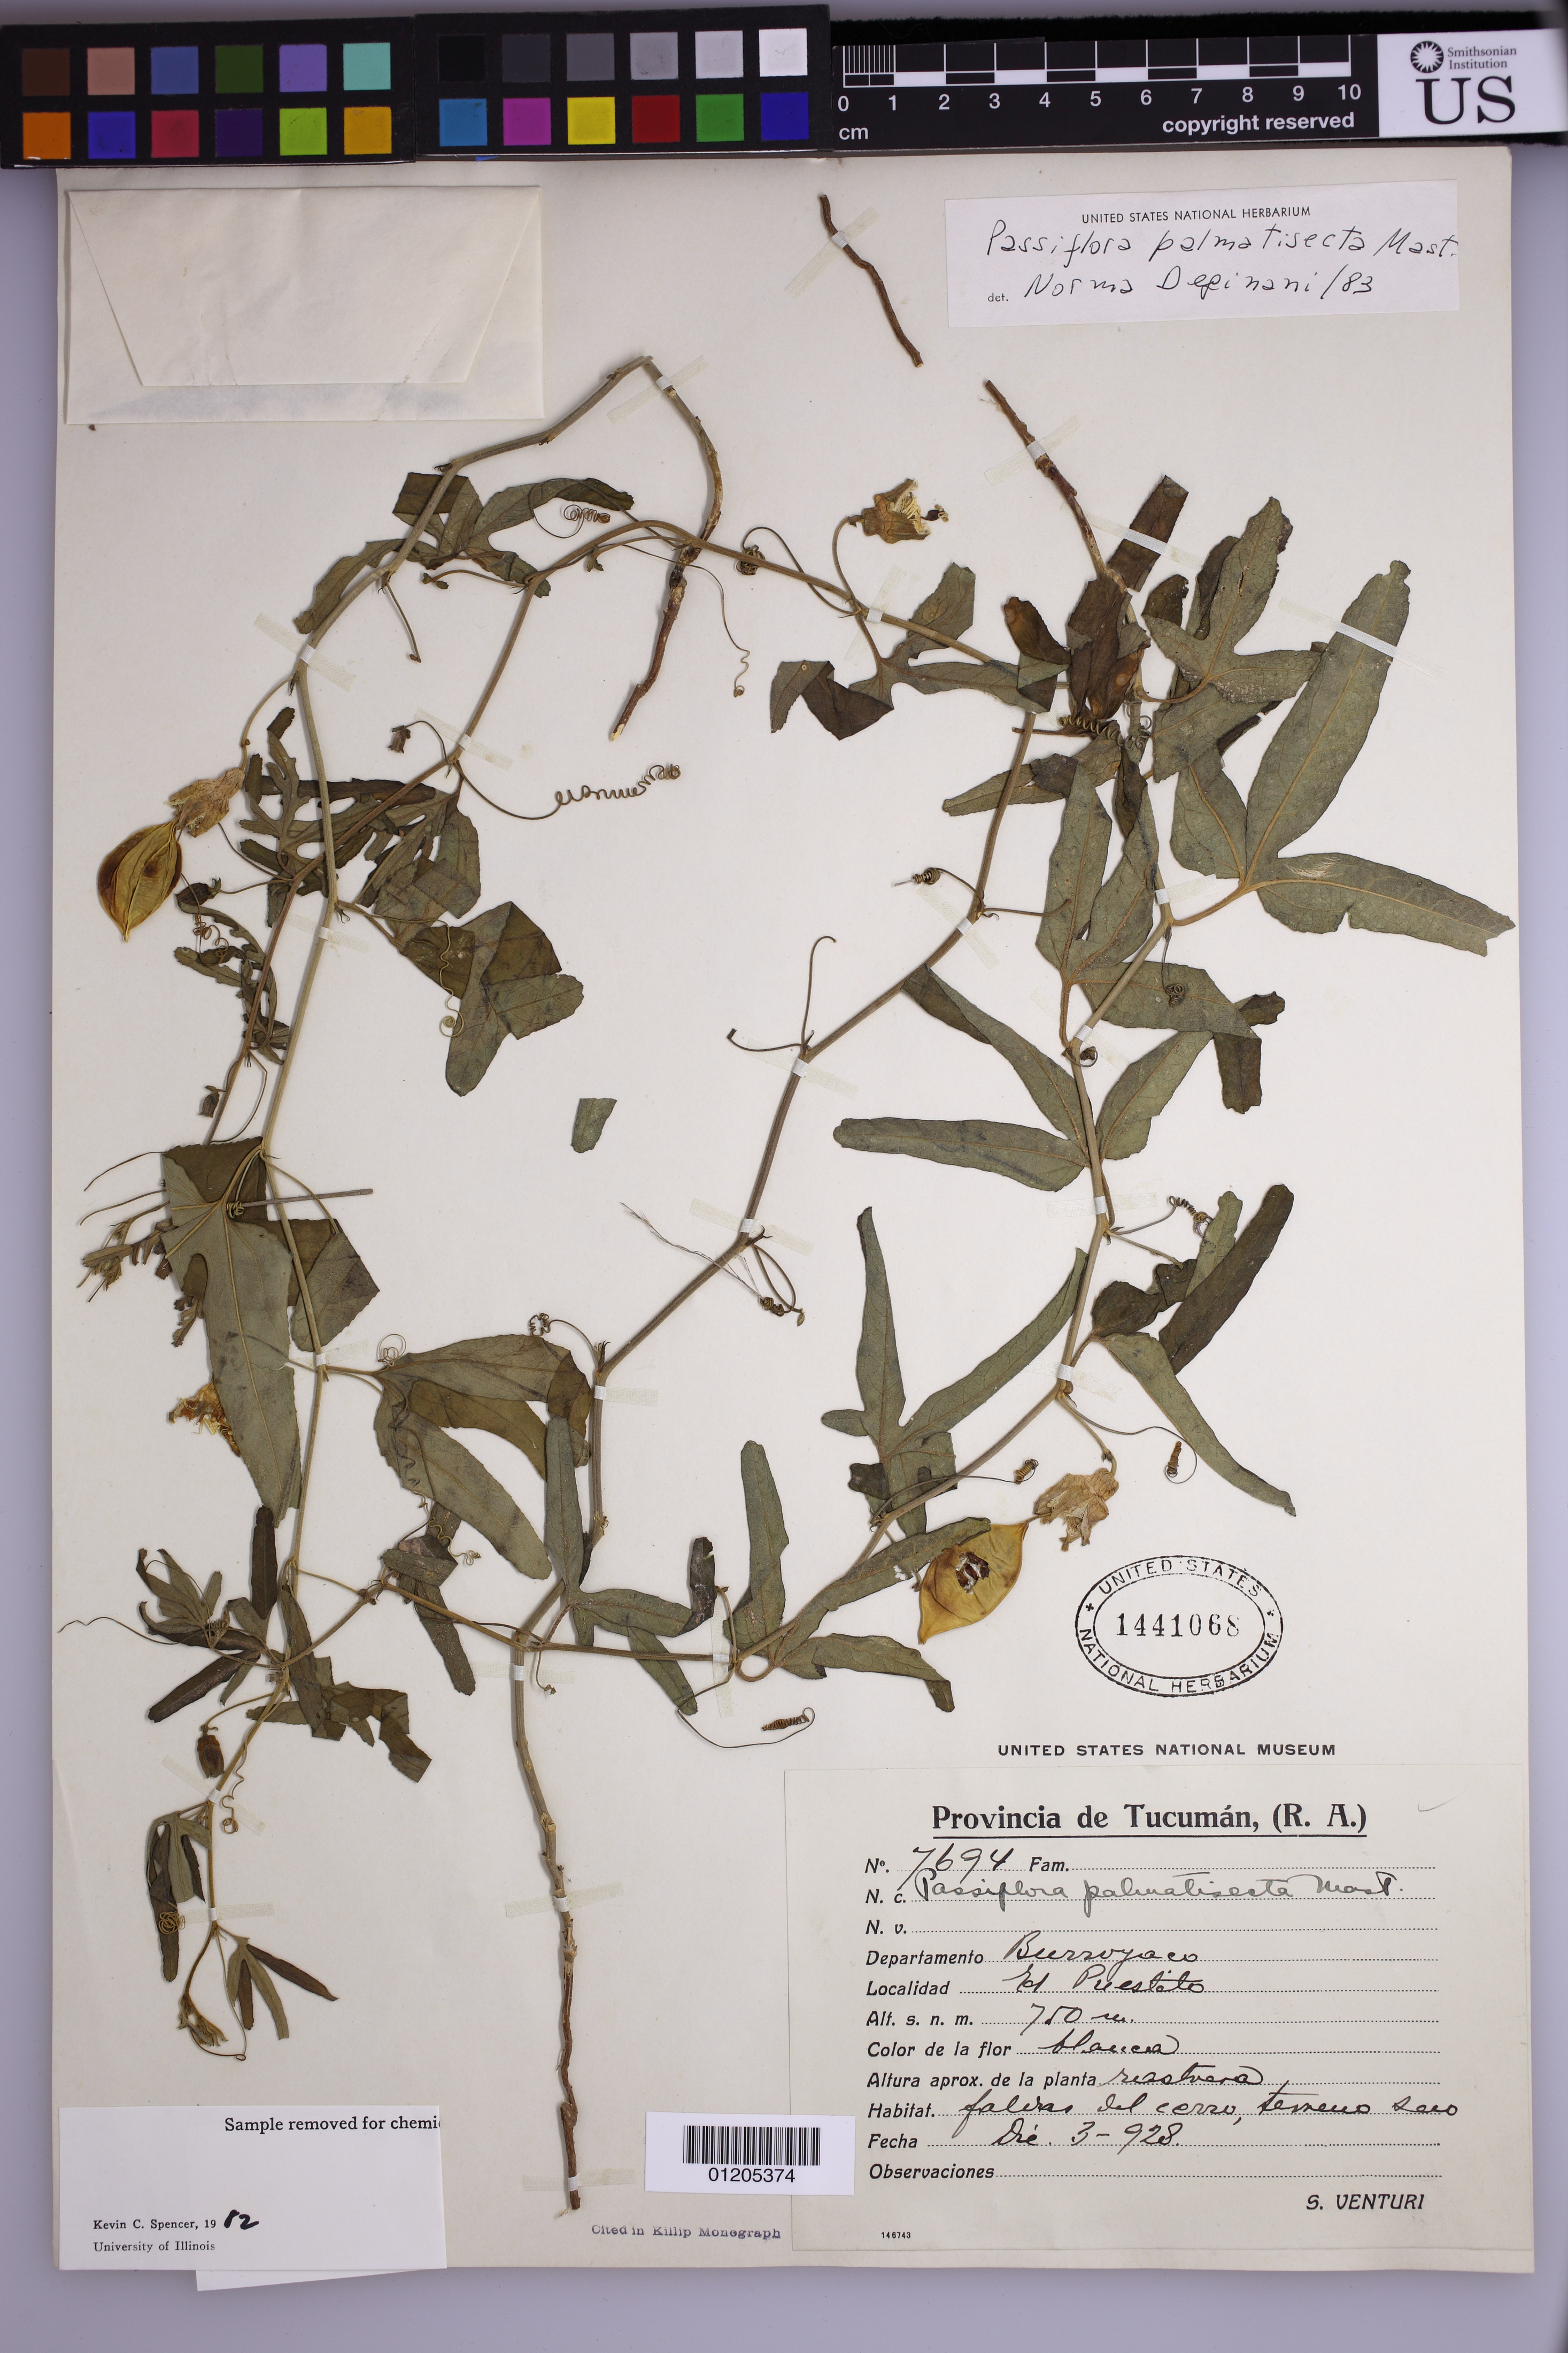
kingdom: Plantae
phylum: Tracheophyta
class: Magnoliopsida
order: Malpighiales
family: Passifloraceae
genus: Passiflora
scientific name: Passiflora palmatisecta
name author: Mast.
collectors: S. Venturi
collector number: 7694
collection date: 1928-12-03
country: Argentina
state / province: Tucuman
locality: Departamento Burroyaco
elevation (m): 750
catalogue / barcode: US 1441068